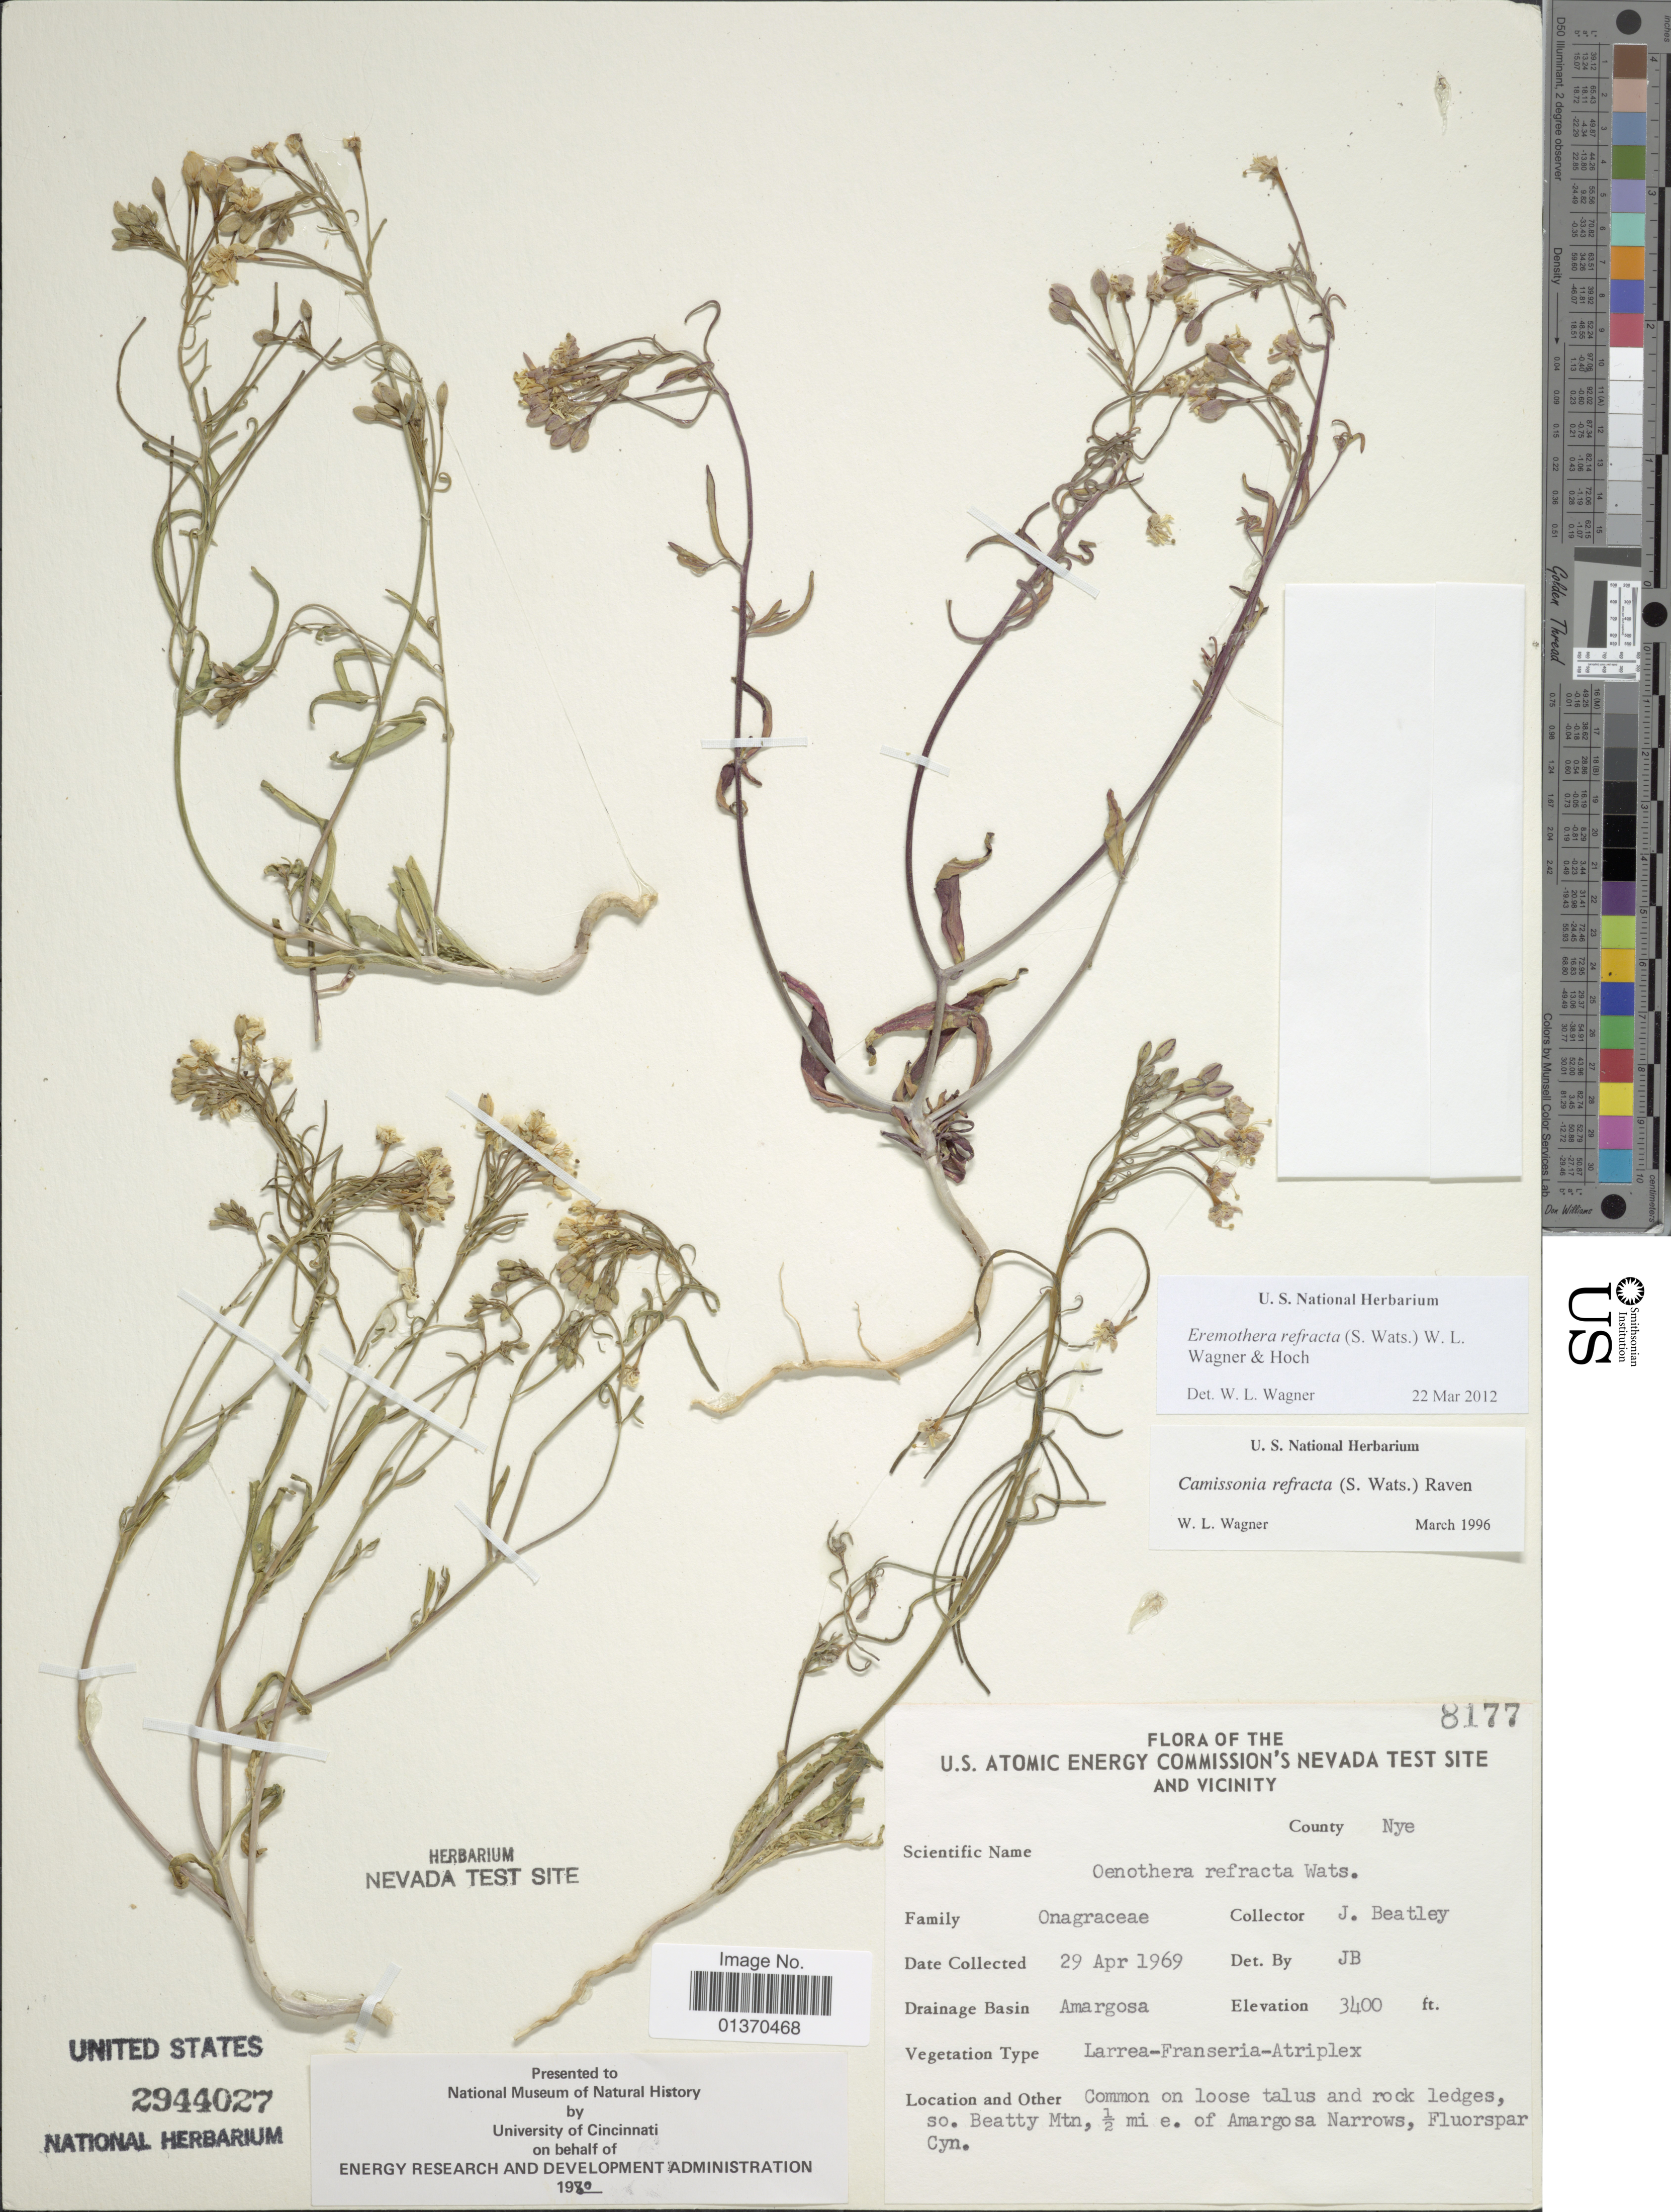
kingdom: Plantae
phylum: Tracheophyta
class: Magnoliopsida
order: Myrtales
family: Onagraceae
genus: Eremothera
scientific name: Eremothera refracta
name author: (S. Watson) W.L. Wagner & Hoch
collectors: J. C. Beatley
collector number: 8177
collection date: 1969-04-29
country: United States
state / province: Nevada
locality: U. S. Atomic Energy Commission's Nevada Test Site and Vicinity, County Nye, Amargosa, so. Beatty Mtn, ½ mi e. of Amargosa Narrows, Fluorspar Cyn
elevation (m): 1036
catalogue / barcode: US 2944027